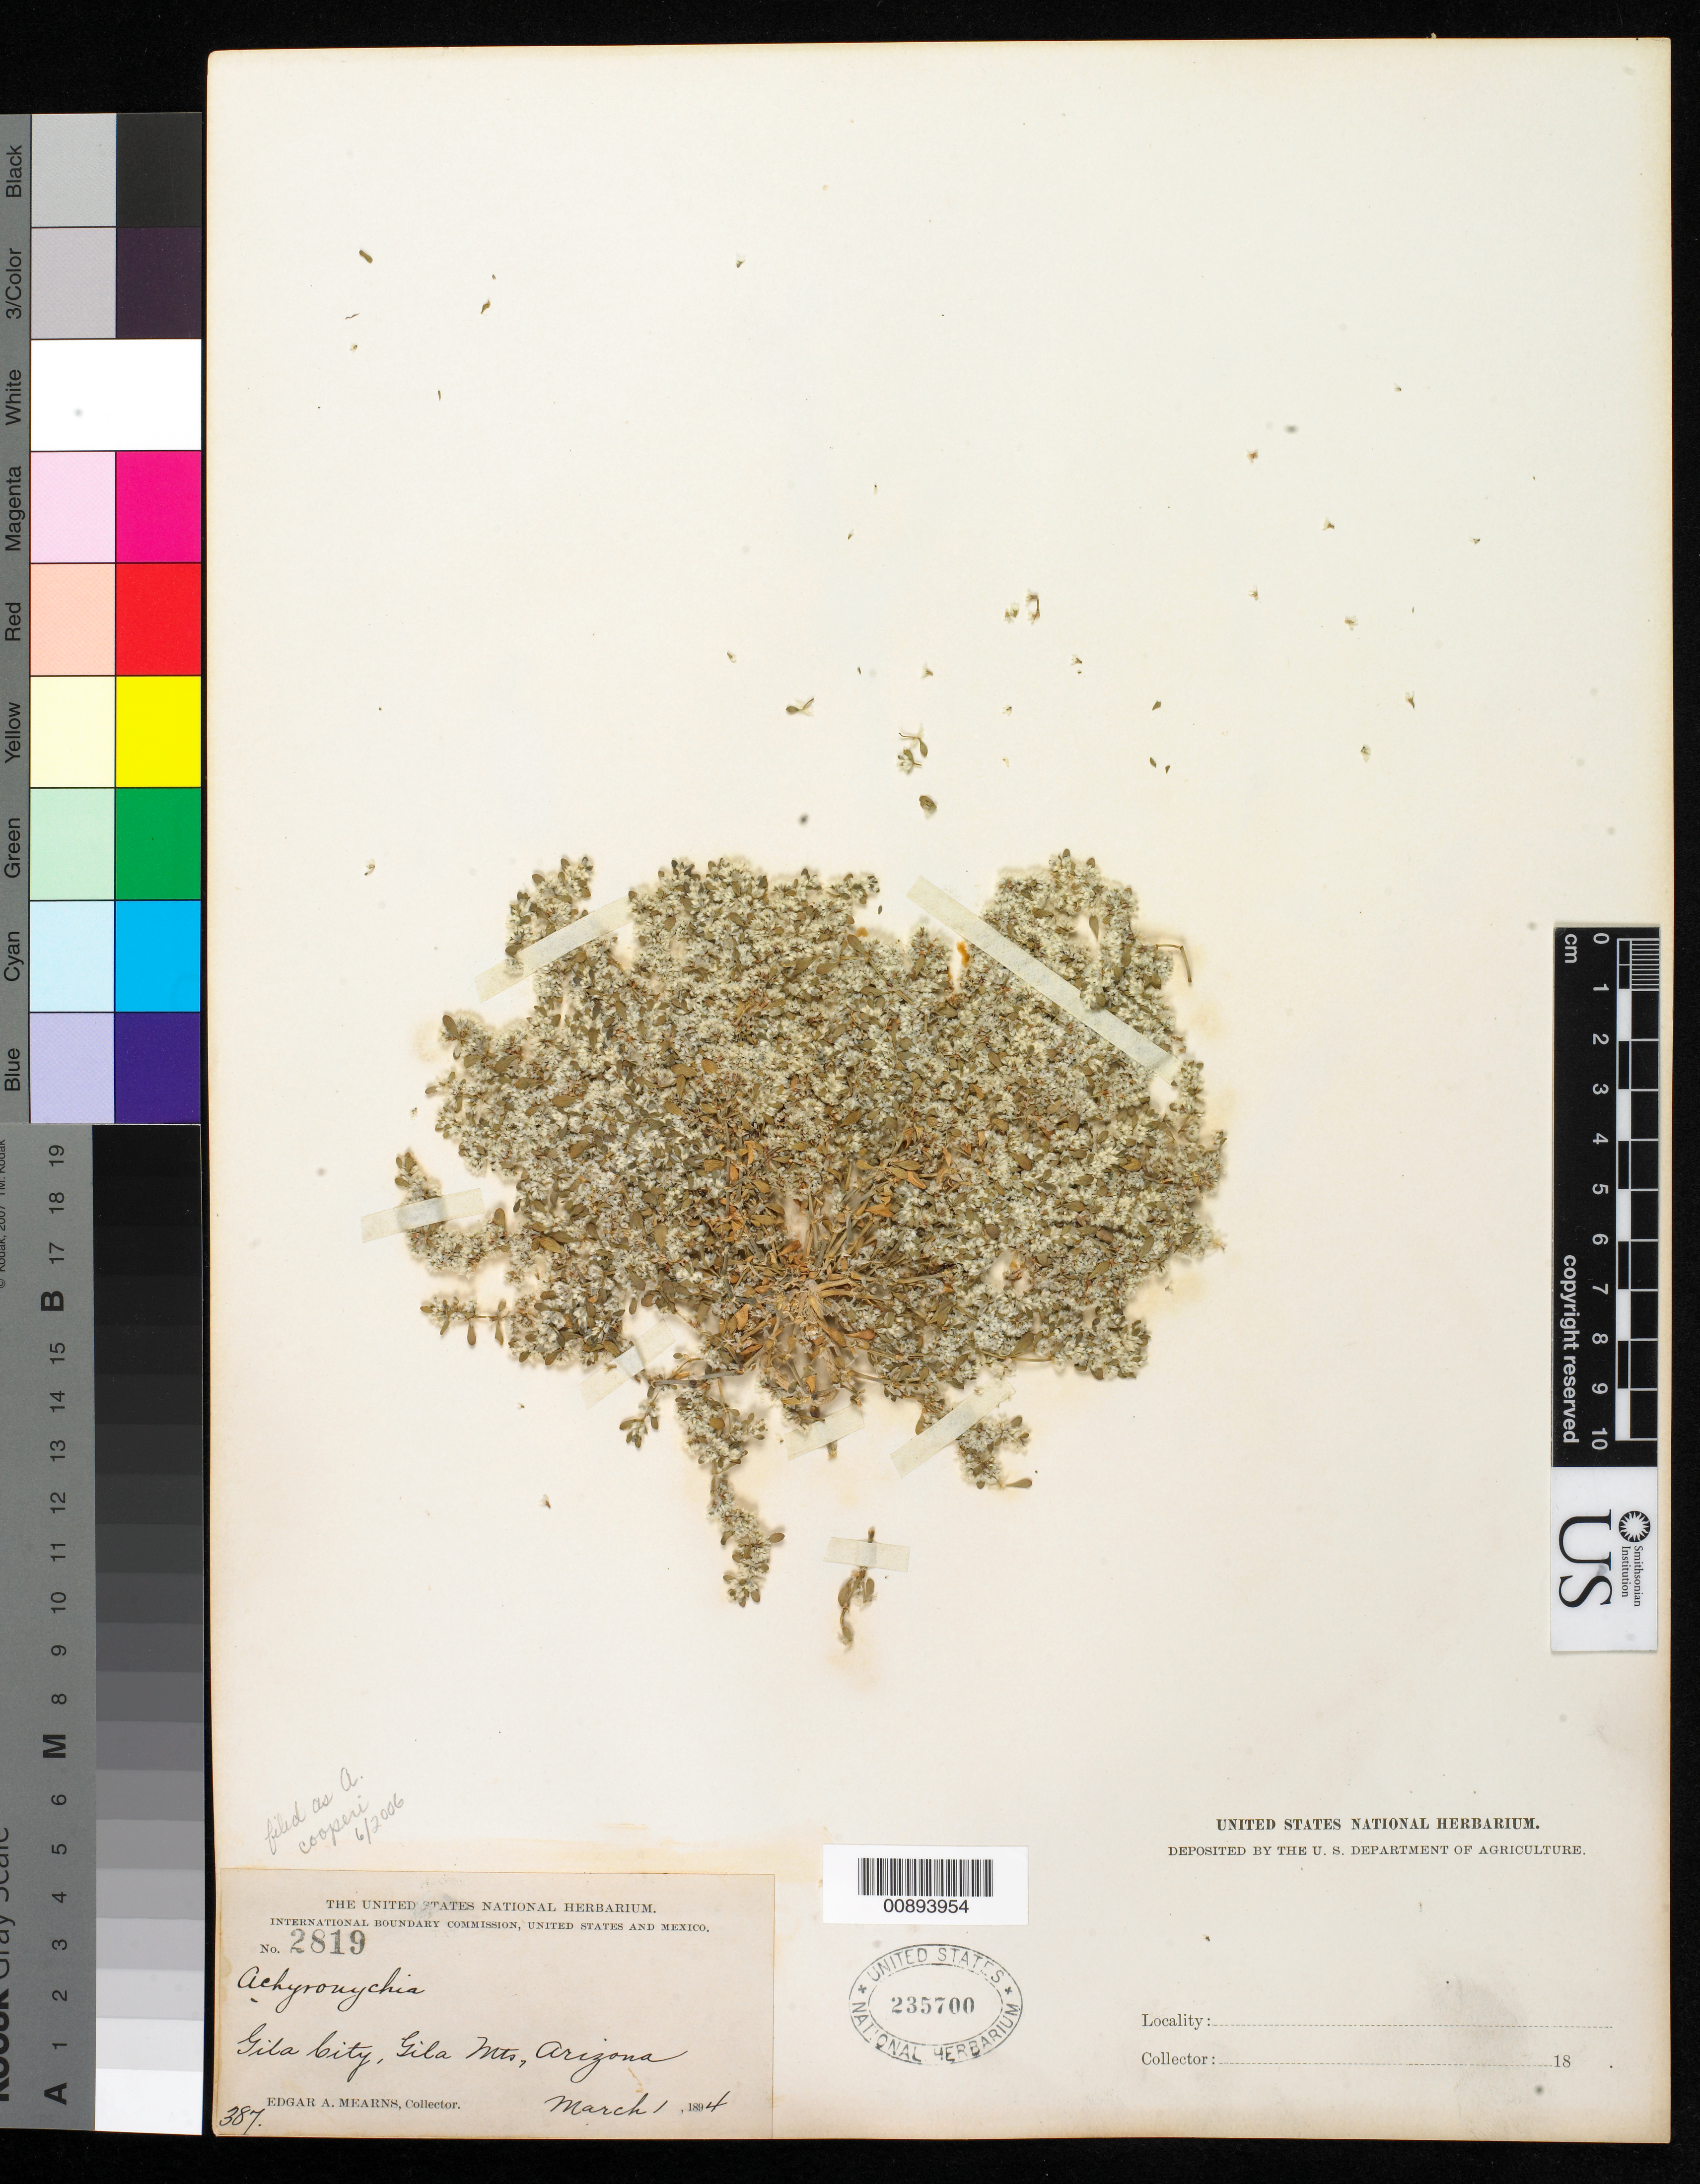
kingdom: Plantae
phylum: Tracheophyta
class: Magnoliopsida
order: Caryophyllales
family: Caryophyllaceae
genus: Achyronychia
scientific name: Achyronychia cooperi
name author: A. Gray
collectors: E. A. Mearns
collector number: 2819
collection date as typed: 01 Mar 1894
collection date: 1894-03-01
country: United States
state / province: Arizona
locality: Gila City, Gila Mts.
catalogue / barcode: US 235700